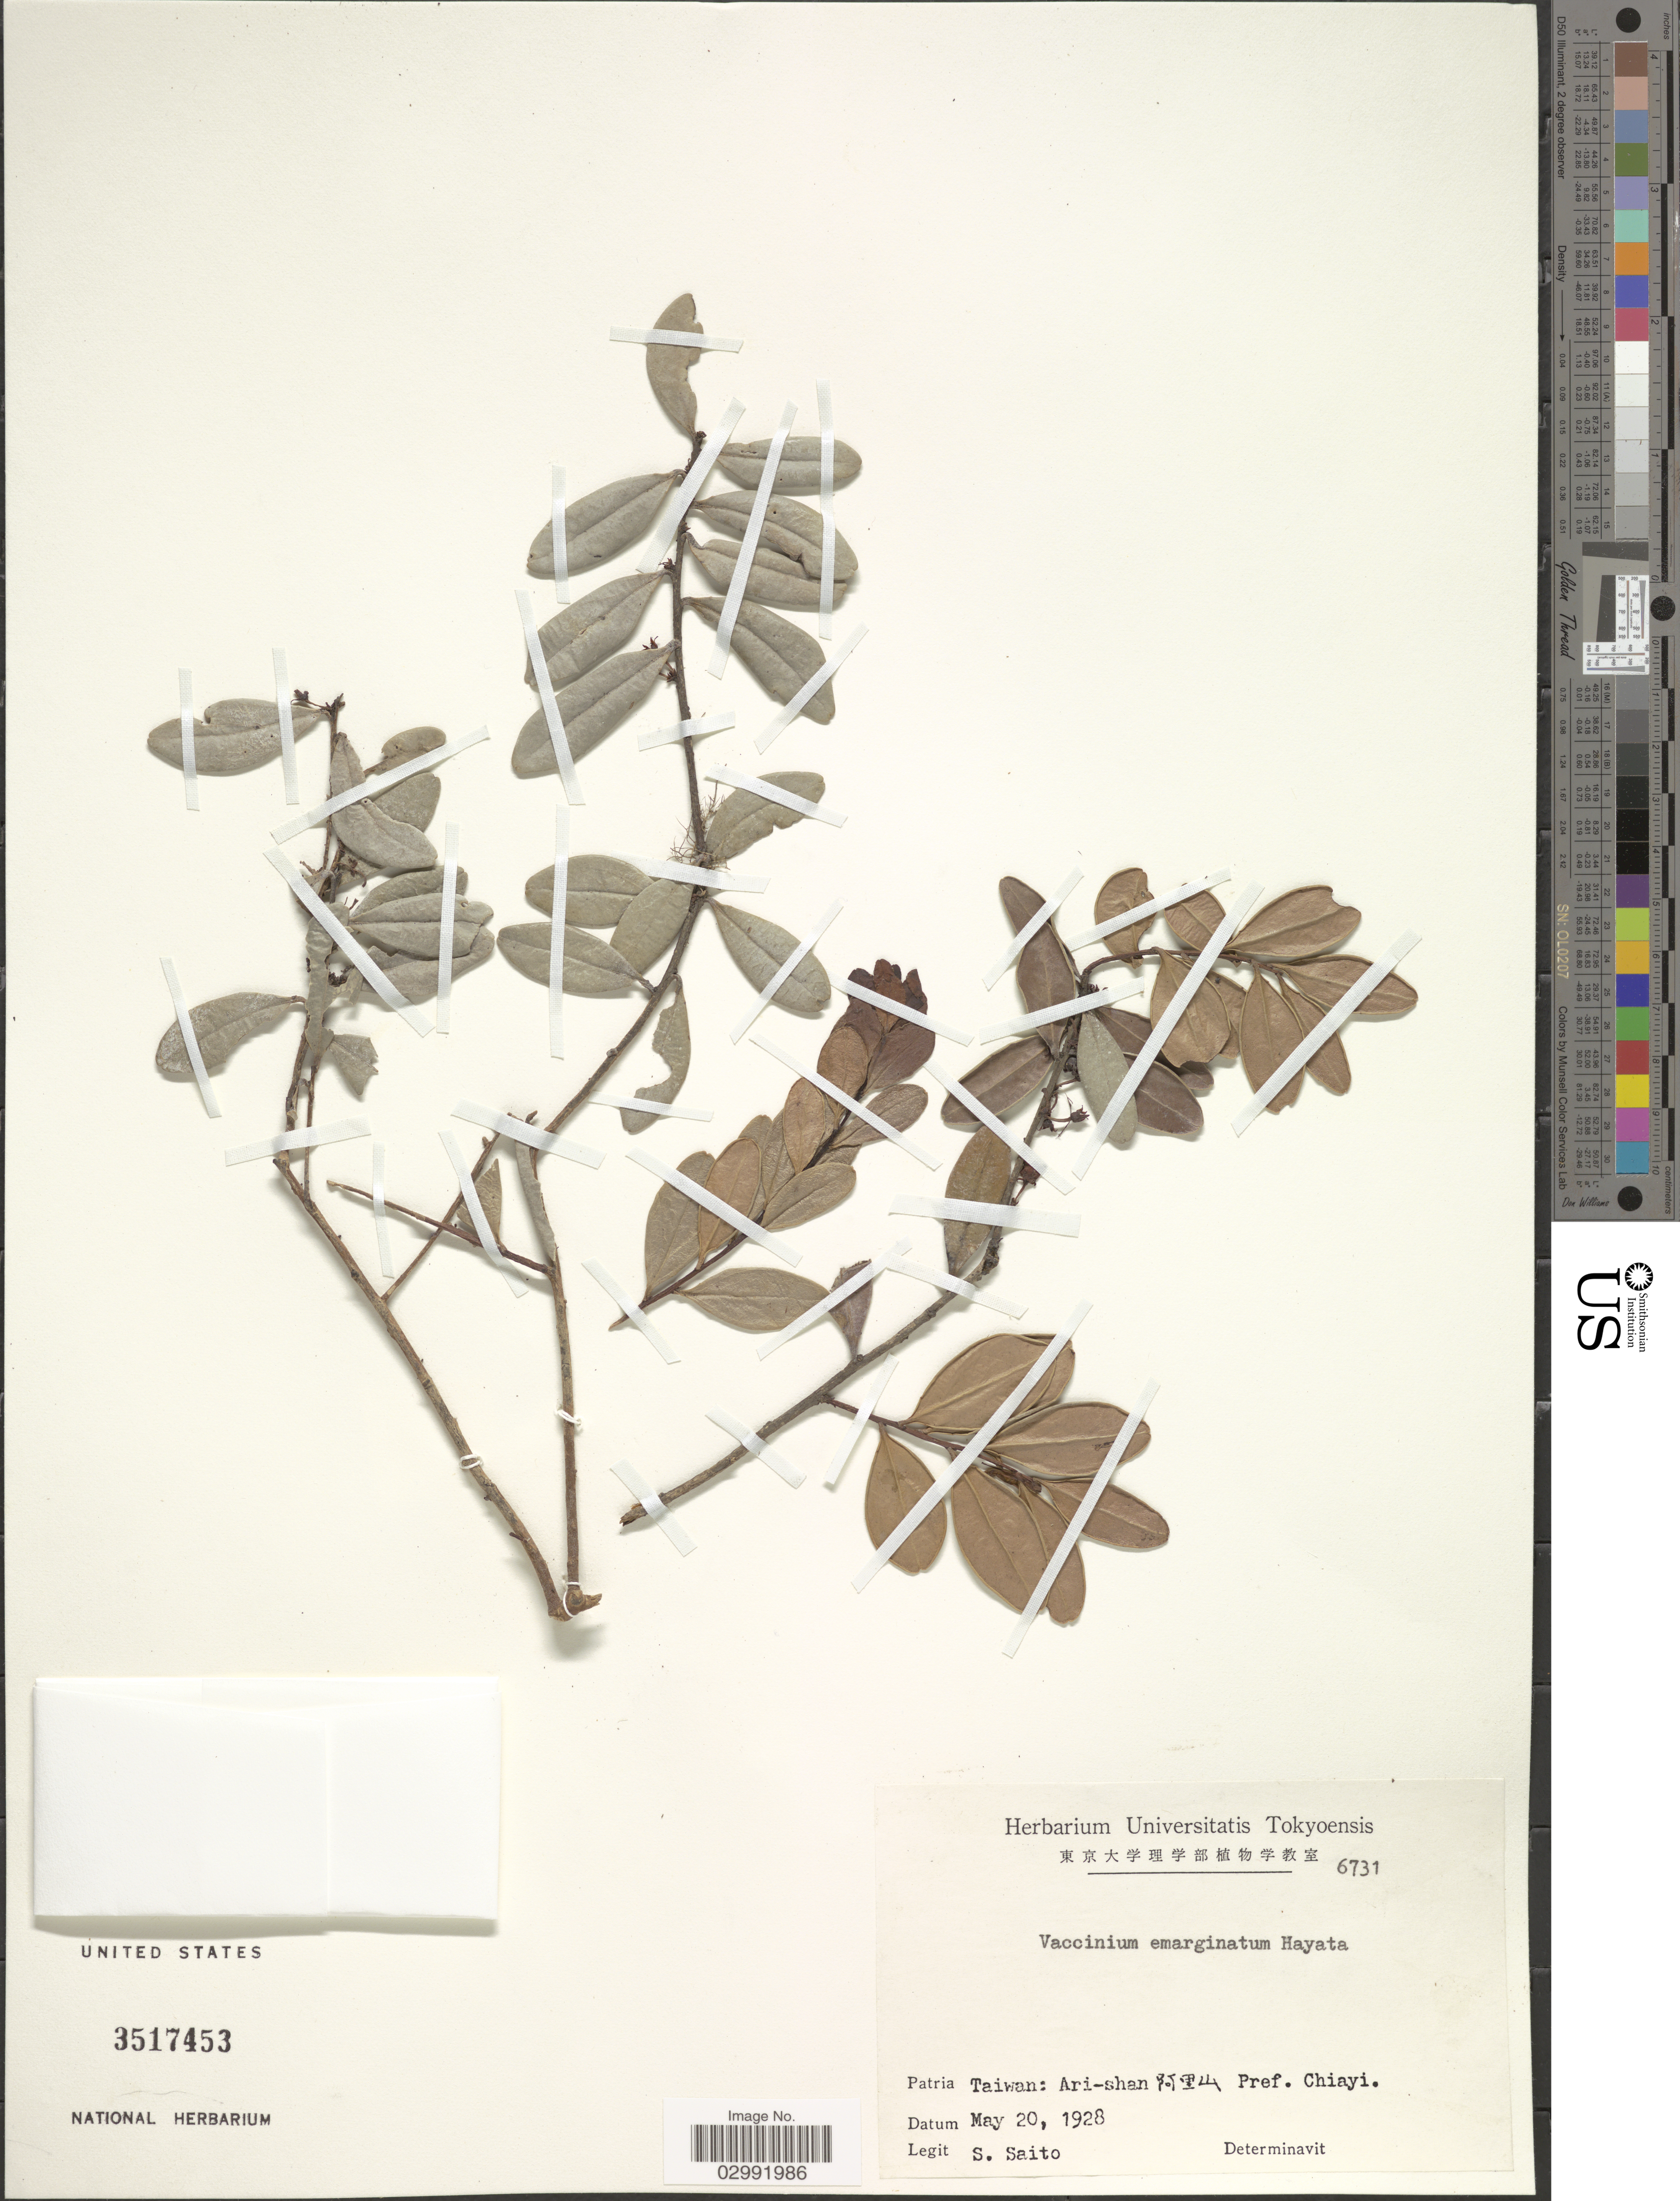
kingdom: Plantae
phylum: Tracheophyta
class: Magnoliopsida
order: Ericales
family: Ericaceae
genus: Vaccinium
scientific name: Vaccinium emarginatum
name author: Hayata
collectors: S. Saito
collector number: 6731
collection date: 1928-05-20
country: Taiwan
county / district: Chiayi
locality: Ari-shan, Pref. Chiayi.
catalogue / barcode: US 3517453